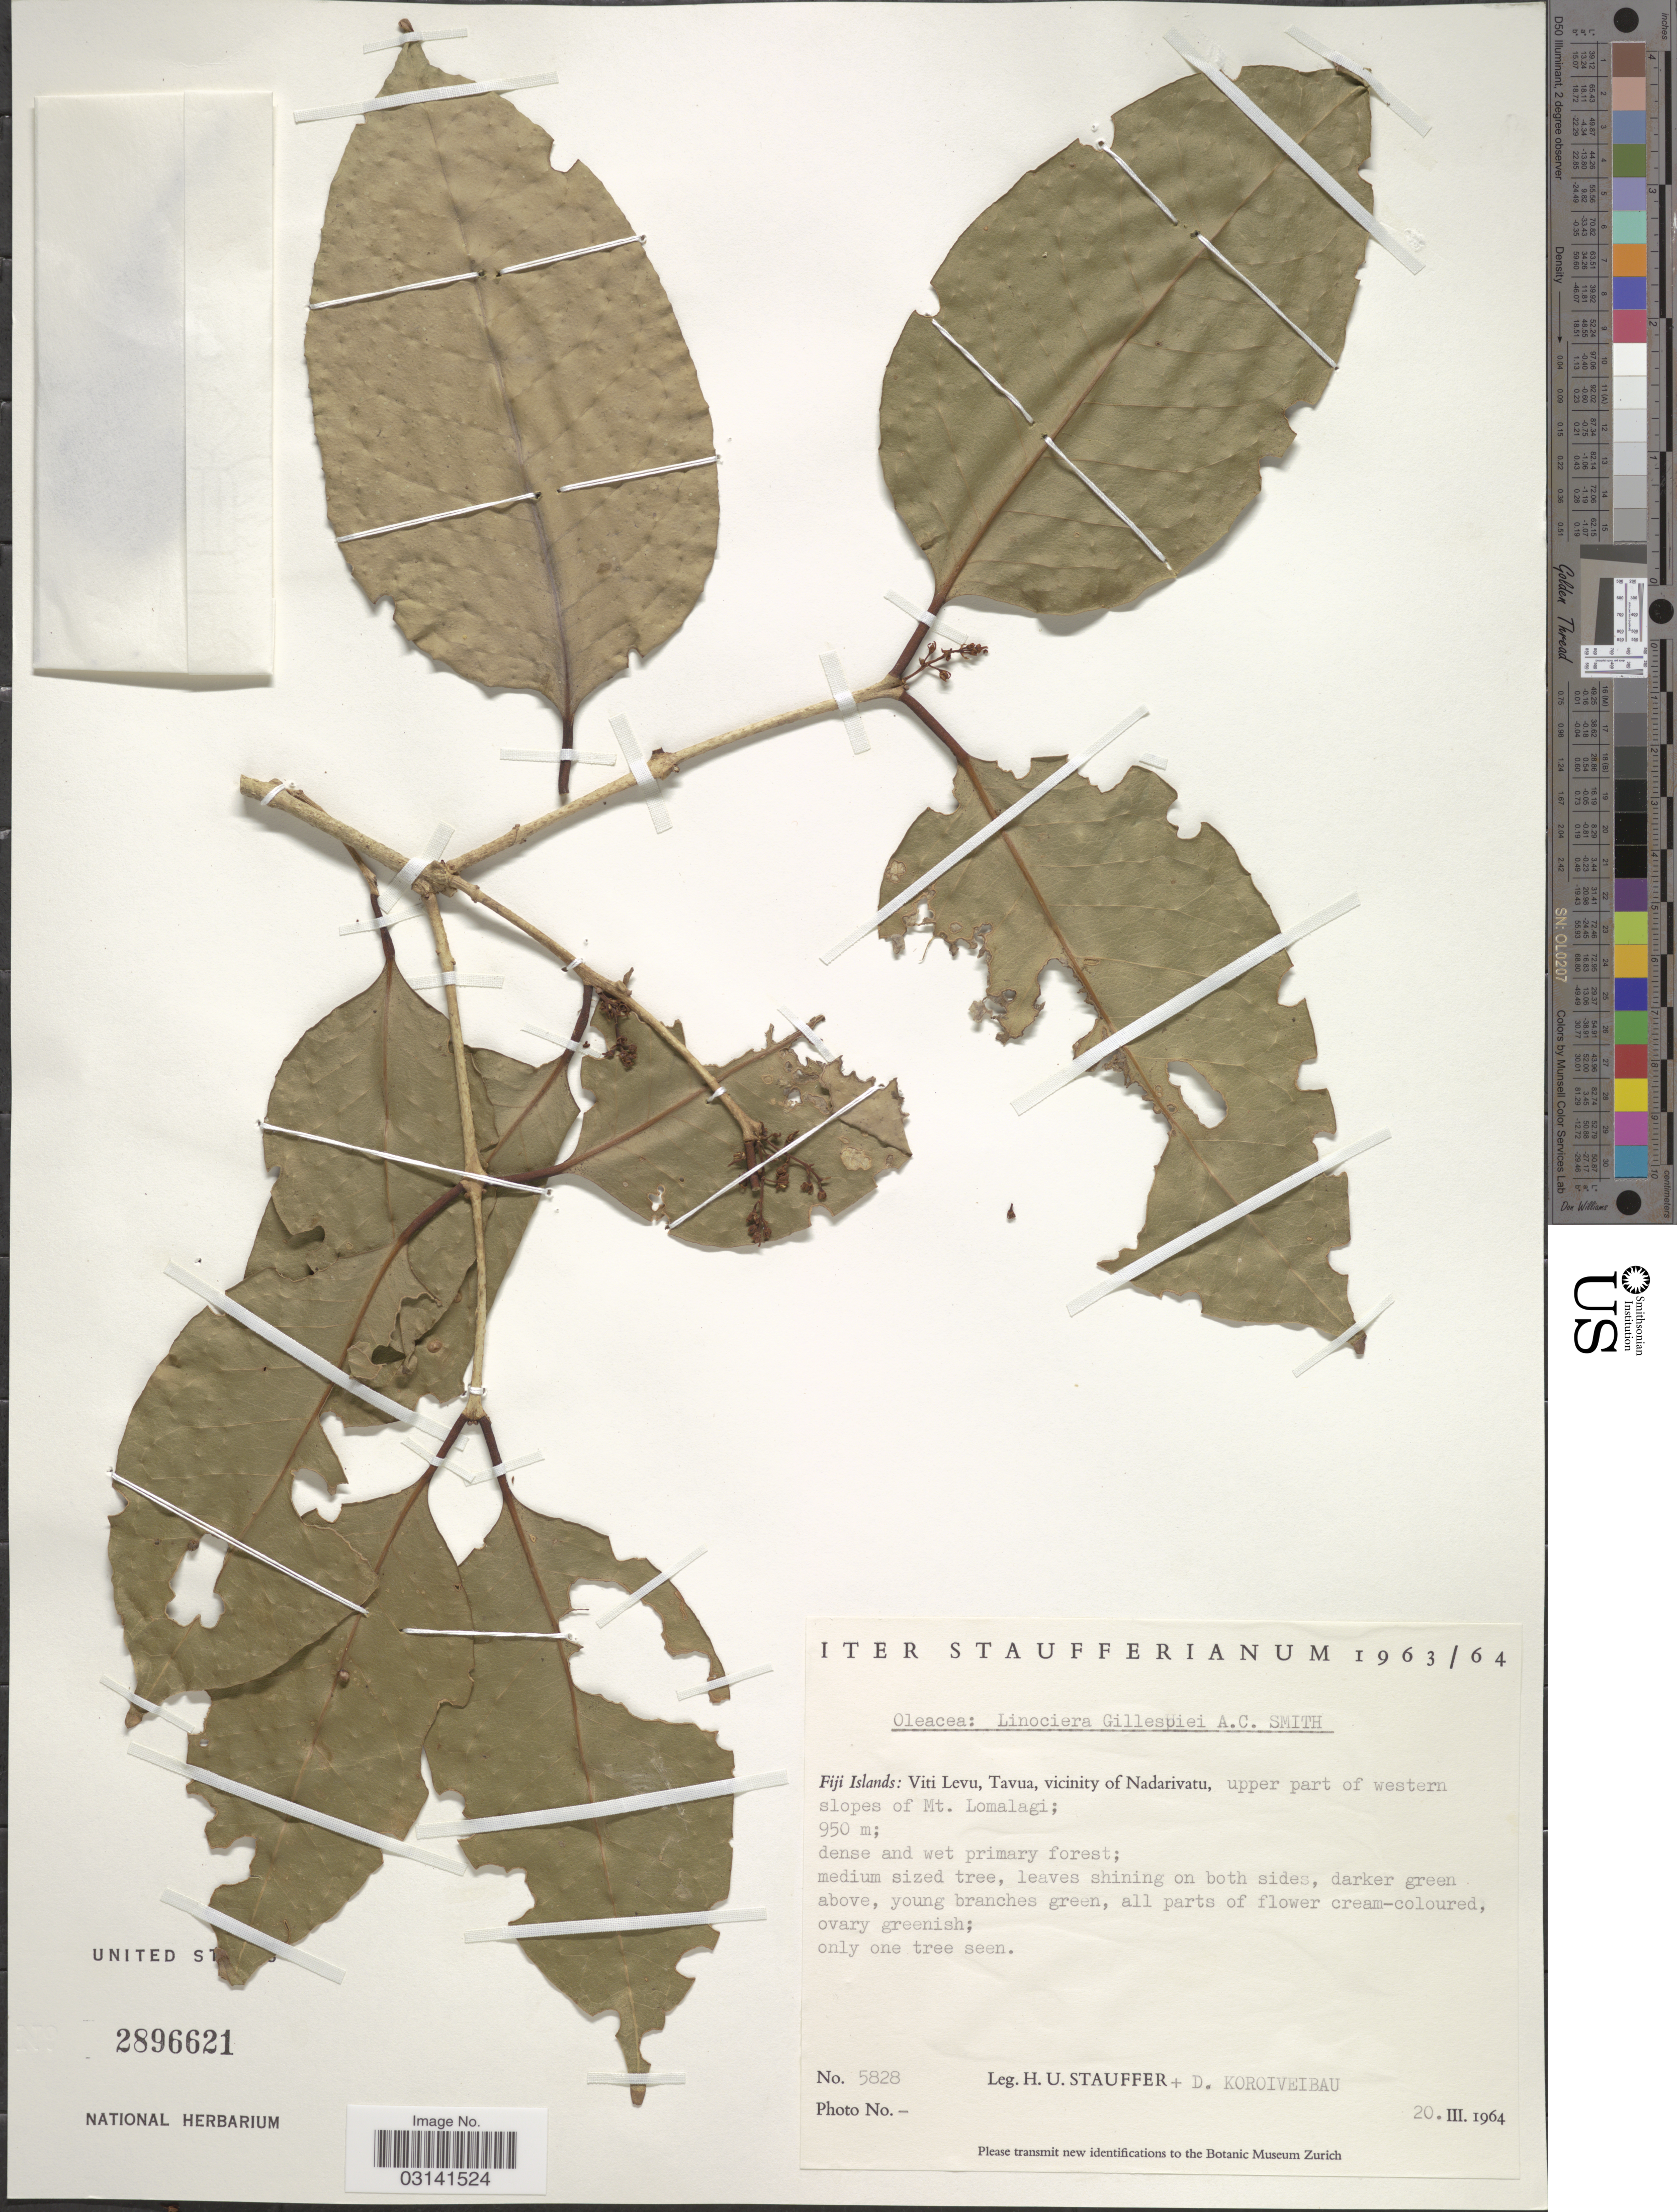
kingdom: Plantae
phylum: Tracheophyta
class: Magnoliopsida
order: Lamiales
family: Oleaceae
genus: Chionanthus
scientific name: Chionanthus vitiensis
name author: (Seem.) A.C. Sm.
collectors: H. U. Stauffer & D. Koroiveibau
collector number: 5828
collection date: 1964-03-20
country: Fiji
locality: Fiji Islands: Viti Levu, vicinity of Nadarivatu, upper part of western slopes of Mt. Lomalagi.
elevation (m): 950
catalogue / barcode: US 2896621